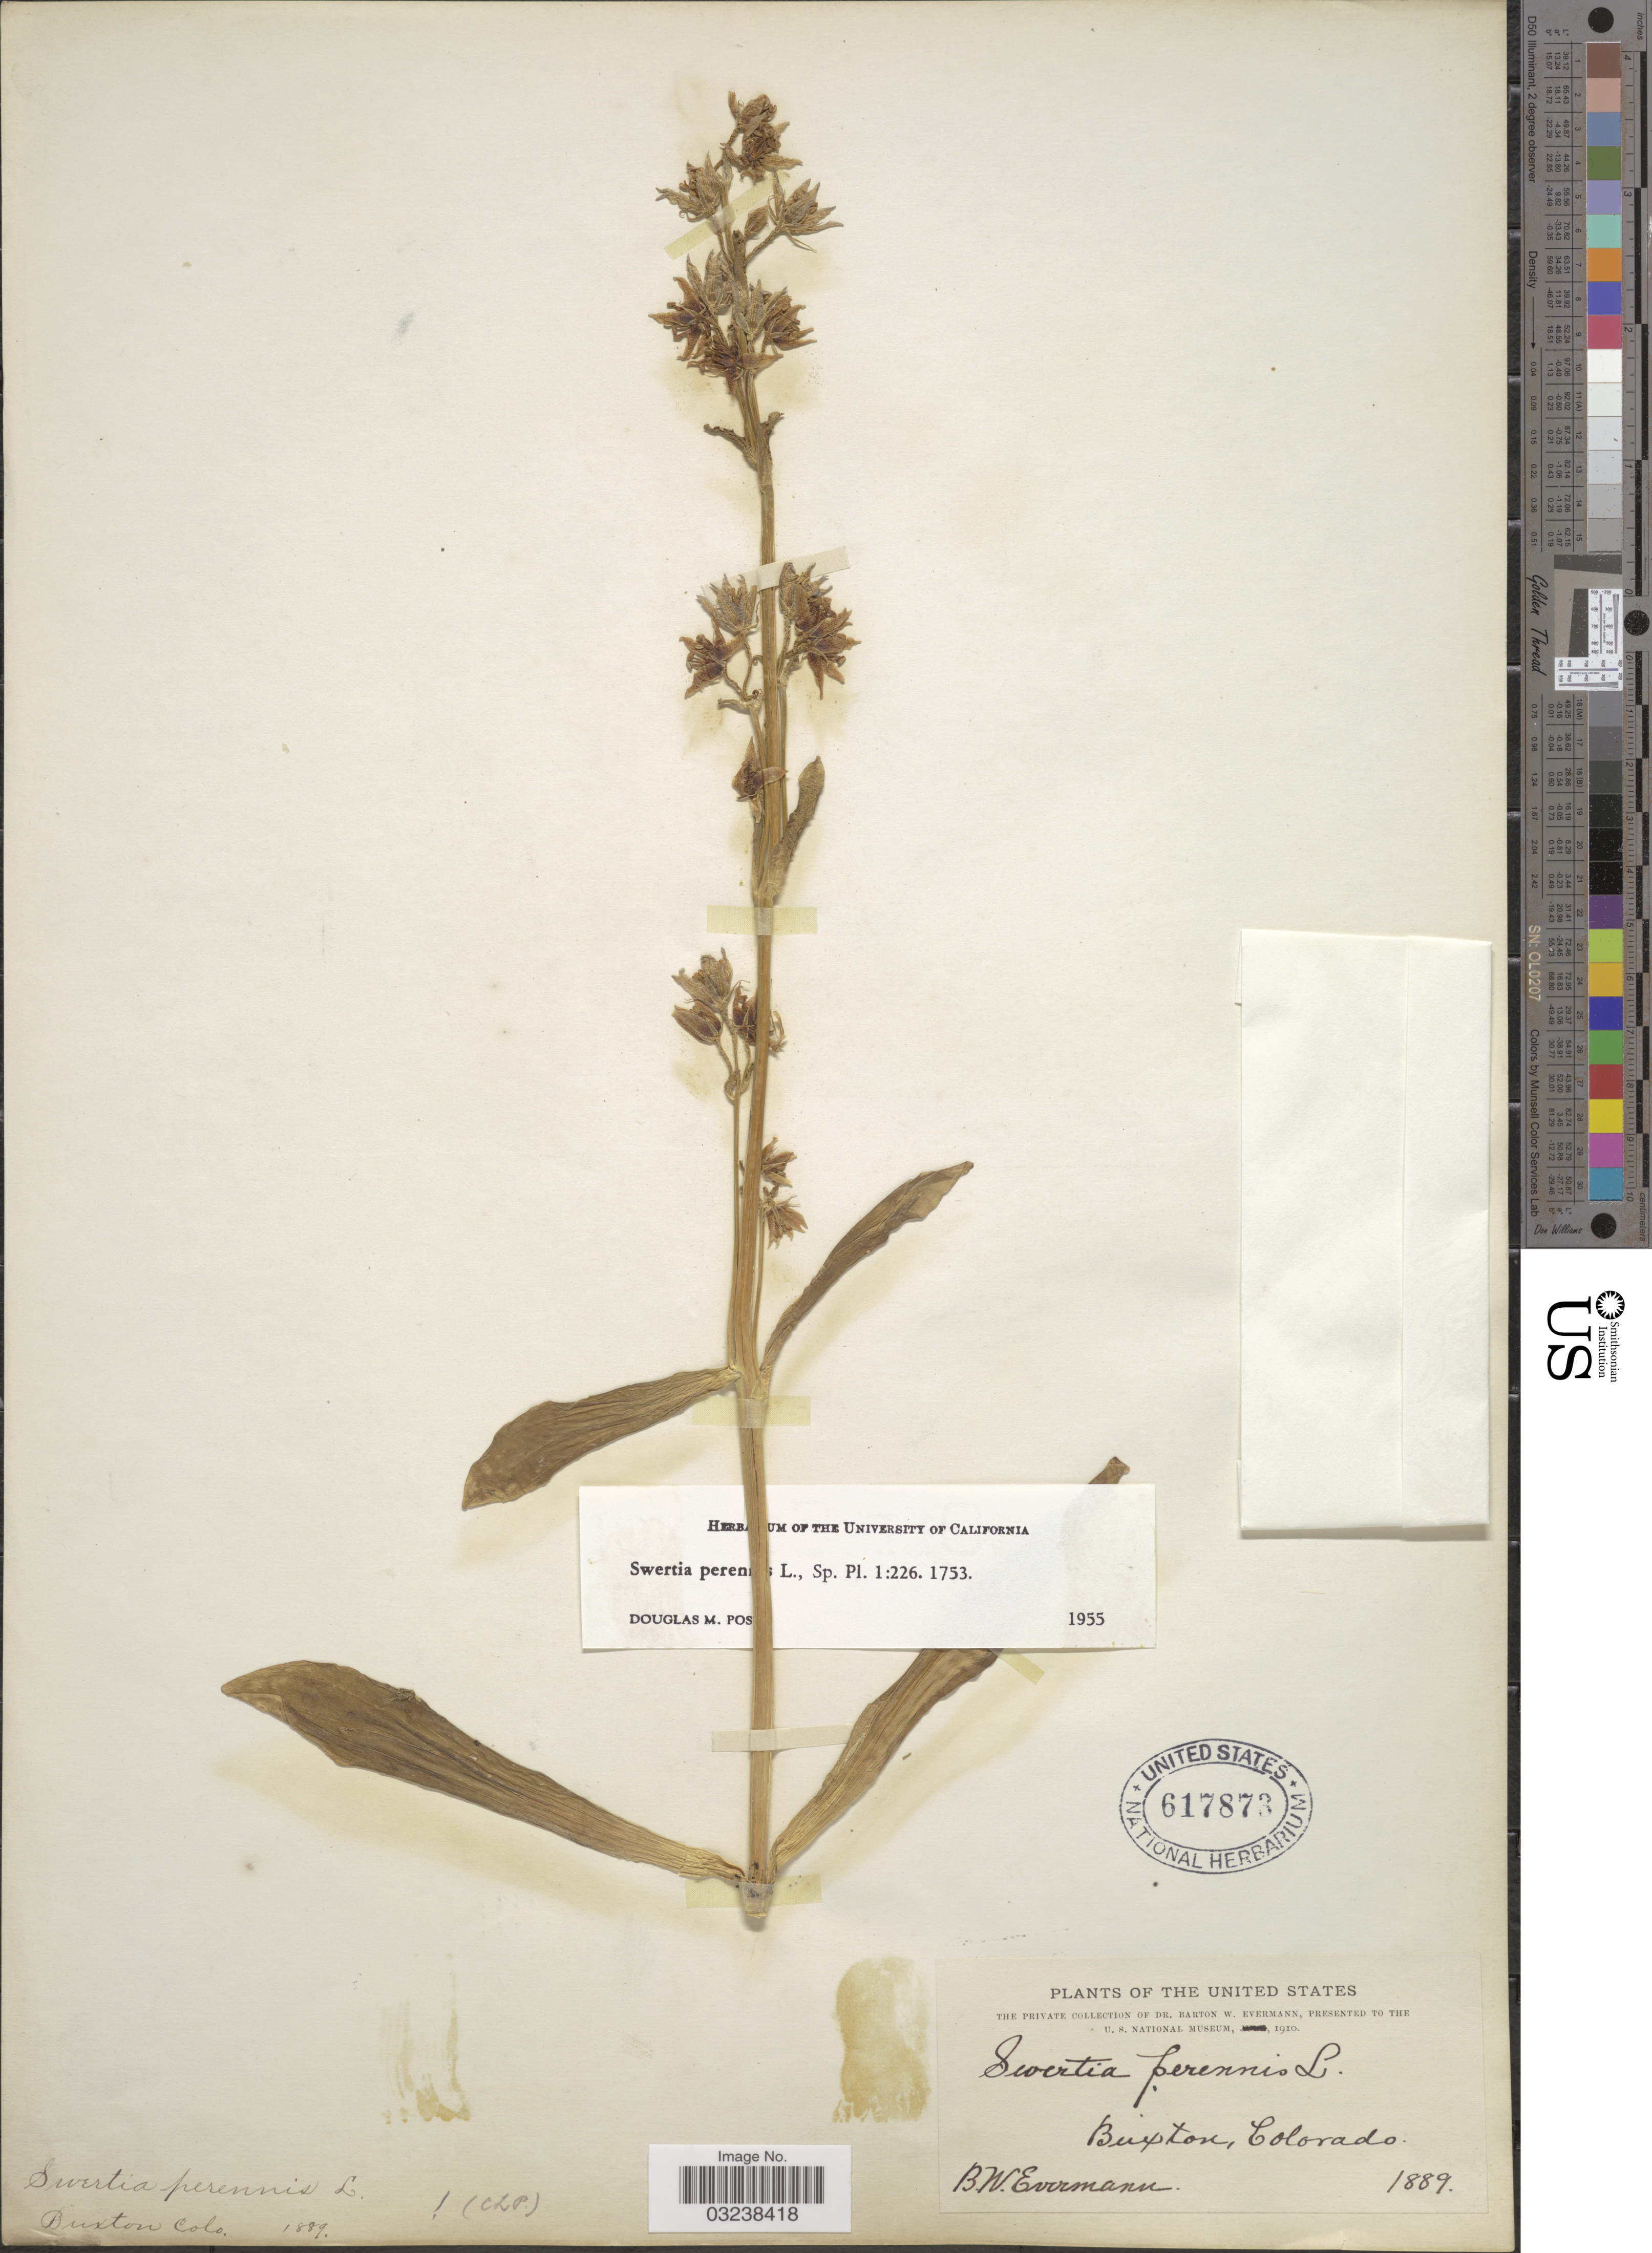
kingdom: Plantae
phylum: Tracheophyta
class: Magnoliopsida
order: Gentianales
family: Gentianaceae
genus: Swertia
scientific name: Swertia perennis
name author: L.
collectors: B. W. Evermann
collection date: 1889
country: United States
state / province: Colorado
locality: Buxton.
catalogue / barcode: US 617873